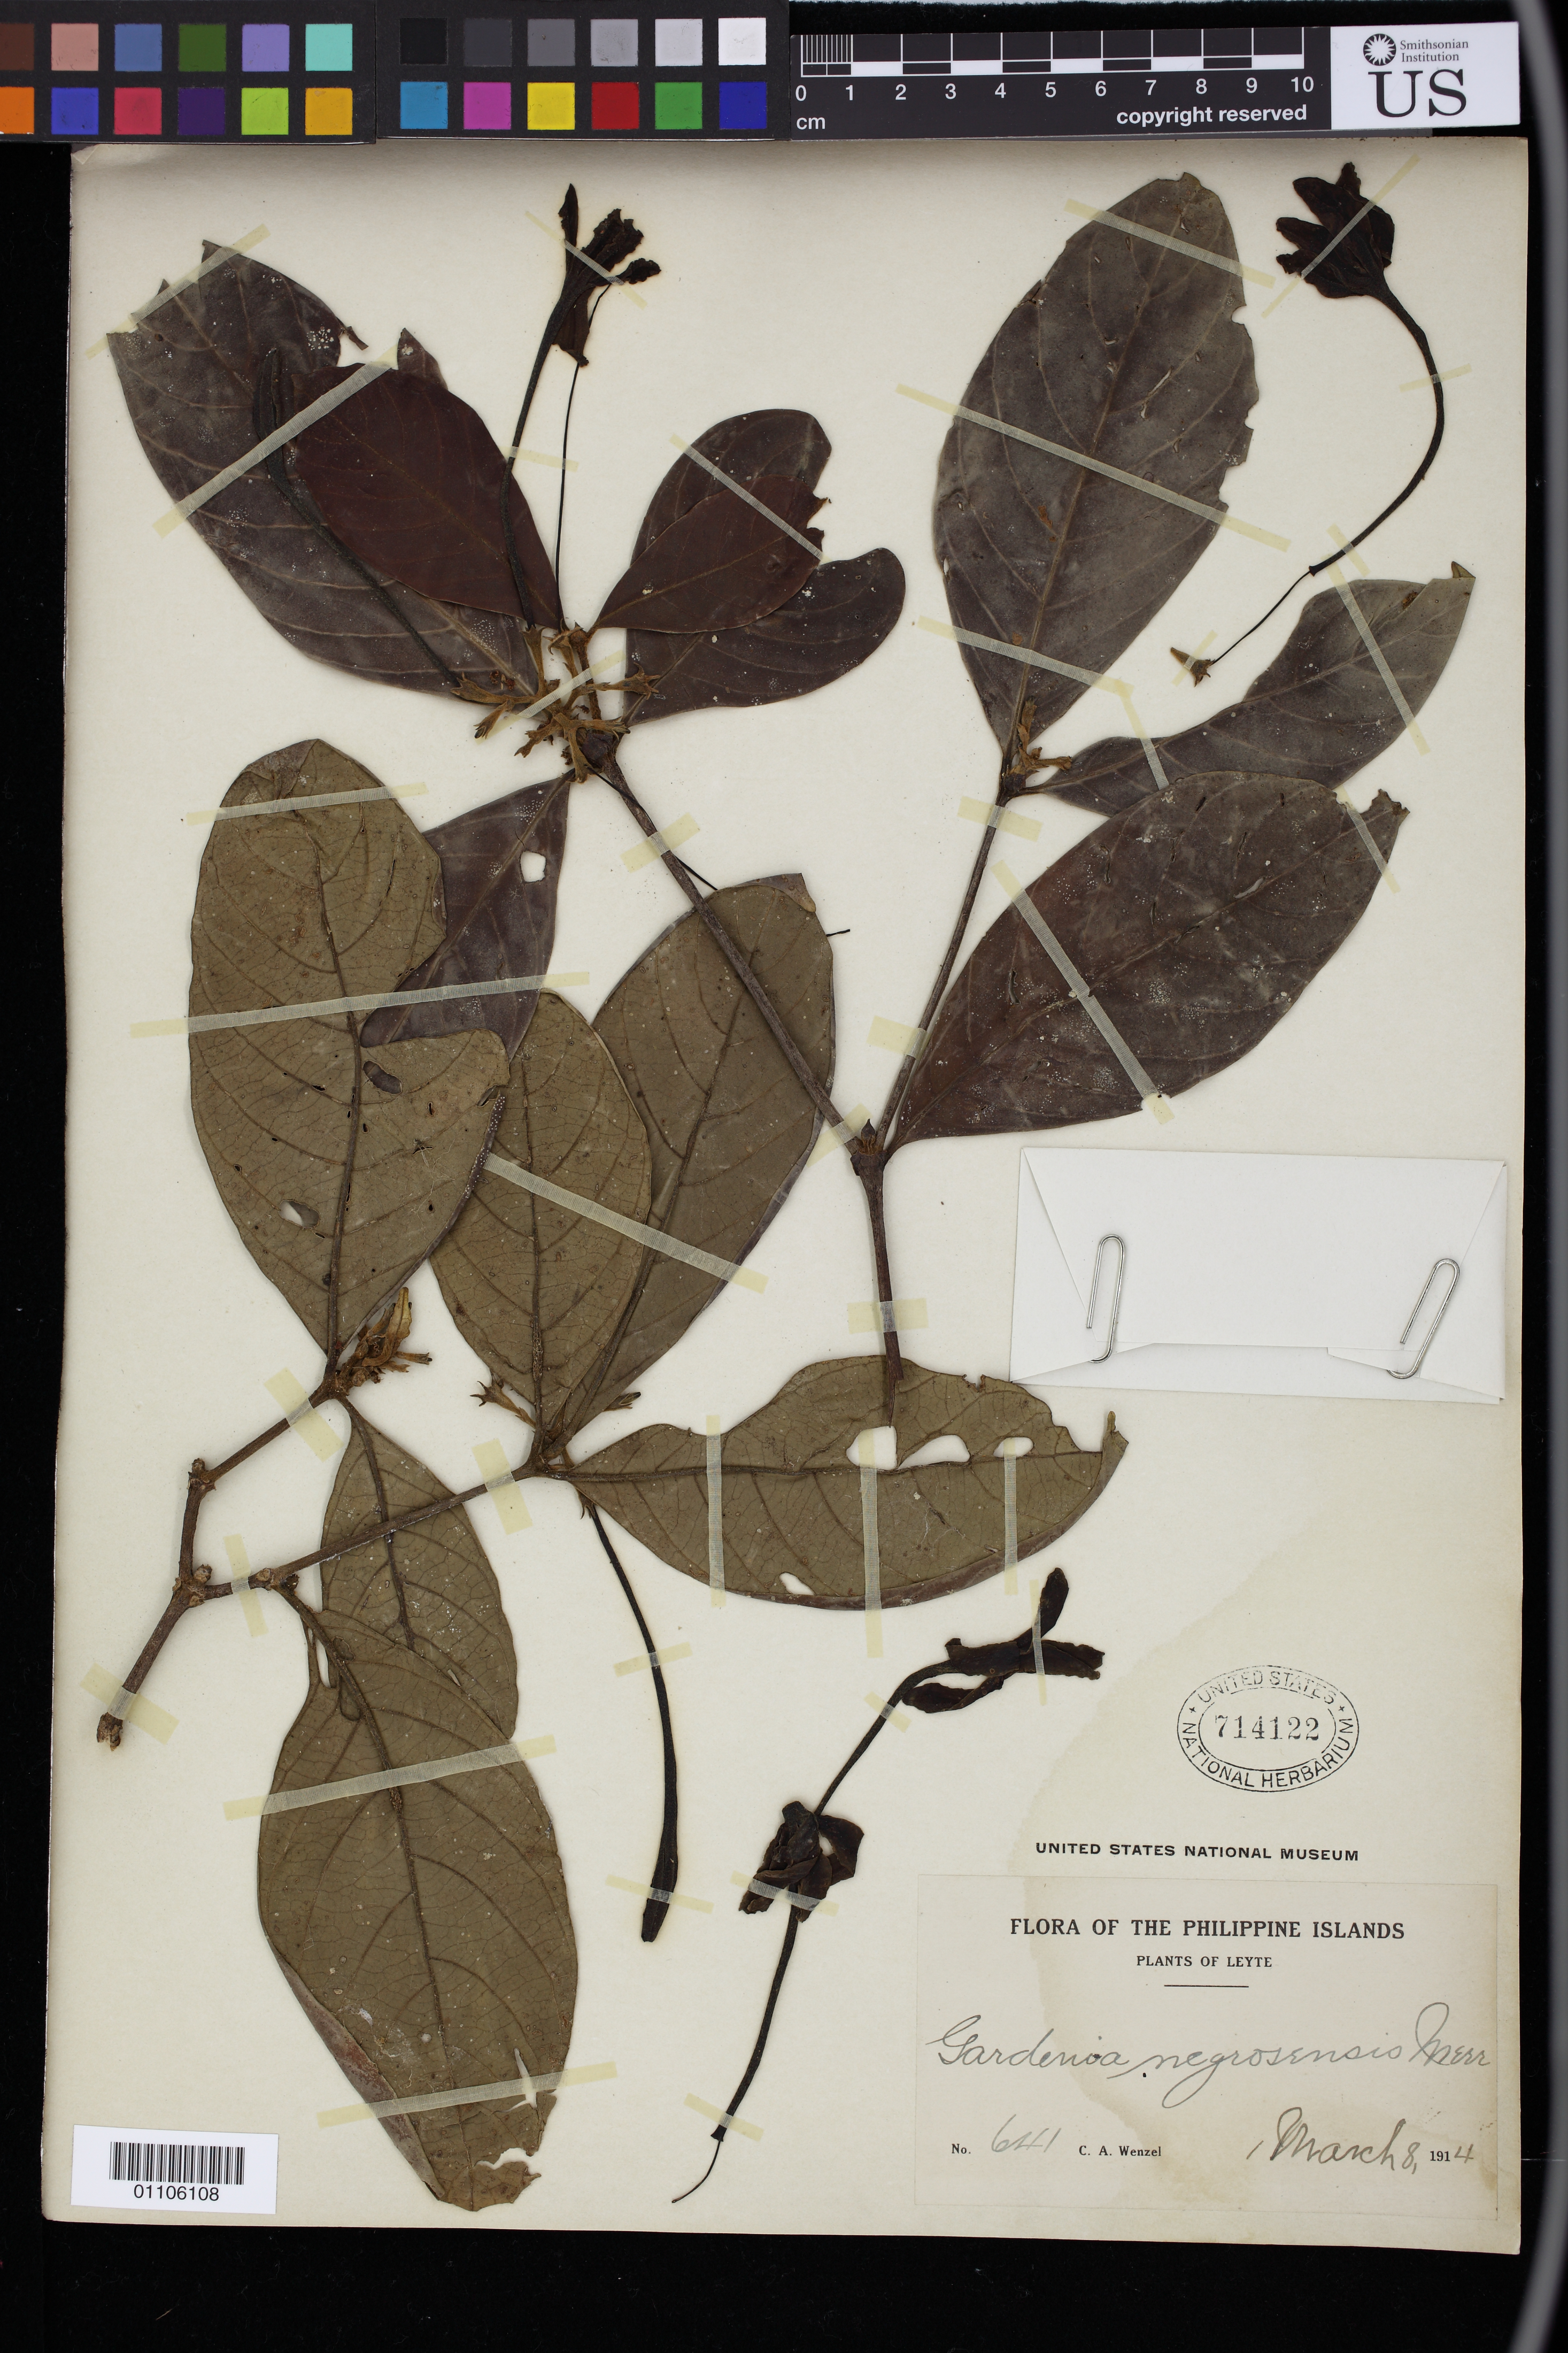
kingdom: Plantae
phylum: Tracheophyta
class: Magnoliopsida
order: Gentianales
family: Rubiaceae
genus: Rothmannia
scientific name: Rothmannia leytensis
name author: J.T. Pereira & Ridsdale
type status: Isotype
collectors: C. Wenzel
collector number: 641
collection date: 1914-03-08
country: Philippines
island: Leyte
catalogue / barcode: US 714122